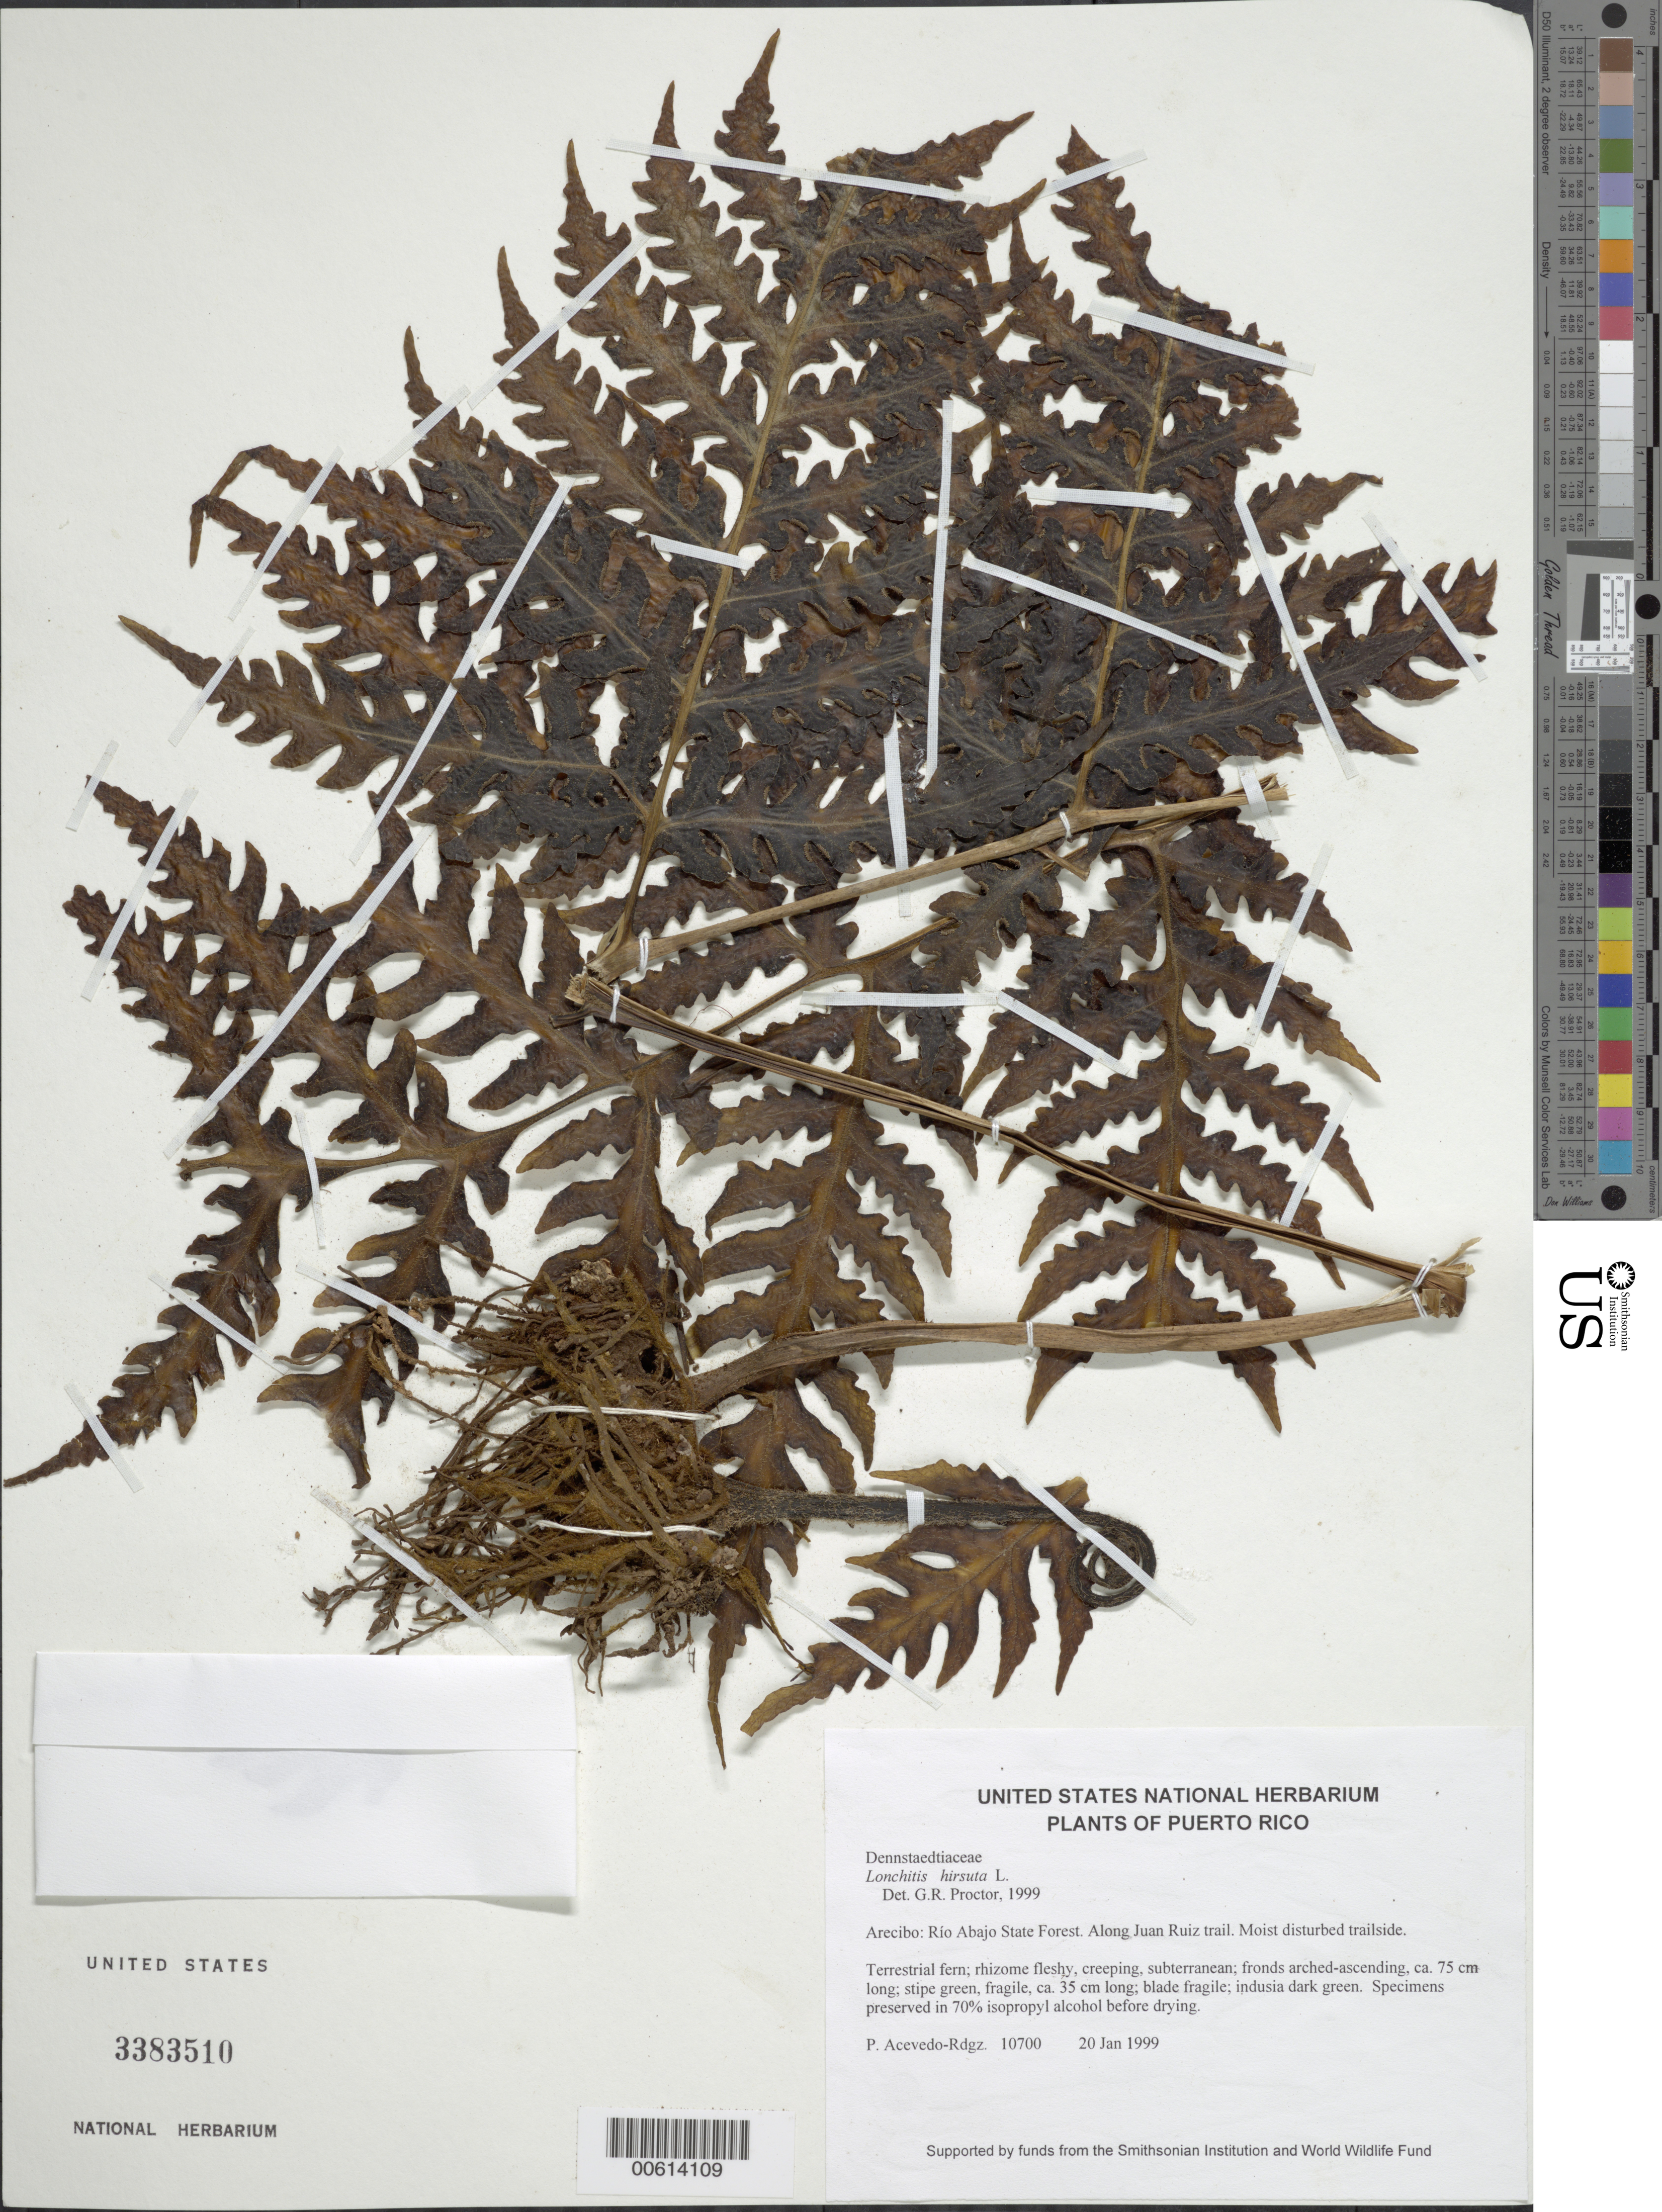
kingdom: Plantae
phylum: Tracheophyta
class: Polypodiopsida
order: Polypodiales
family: Lonchitidaceae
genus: Lonchitis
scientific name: Lonchitis hirsuta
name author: L.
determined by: Proctor, G. R.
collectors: P. Acevedo-Rodr.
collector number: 10700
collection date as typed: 20 Jan 1999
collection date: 1999-01-20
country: Puerto Rico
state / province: Arecibo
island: Puerto Rico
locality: Arecibo; Río Abajo State Forest. Along Juan Ruiz trail.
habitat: Moist disturbed trailside.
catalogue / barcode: US 3383510